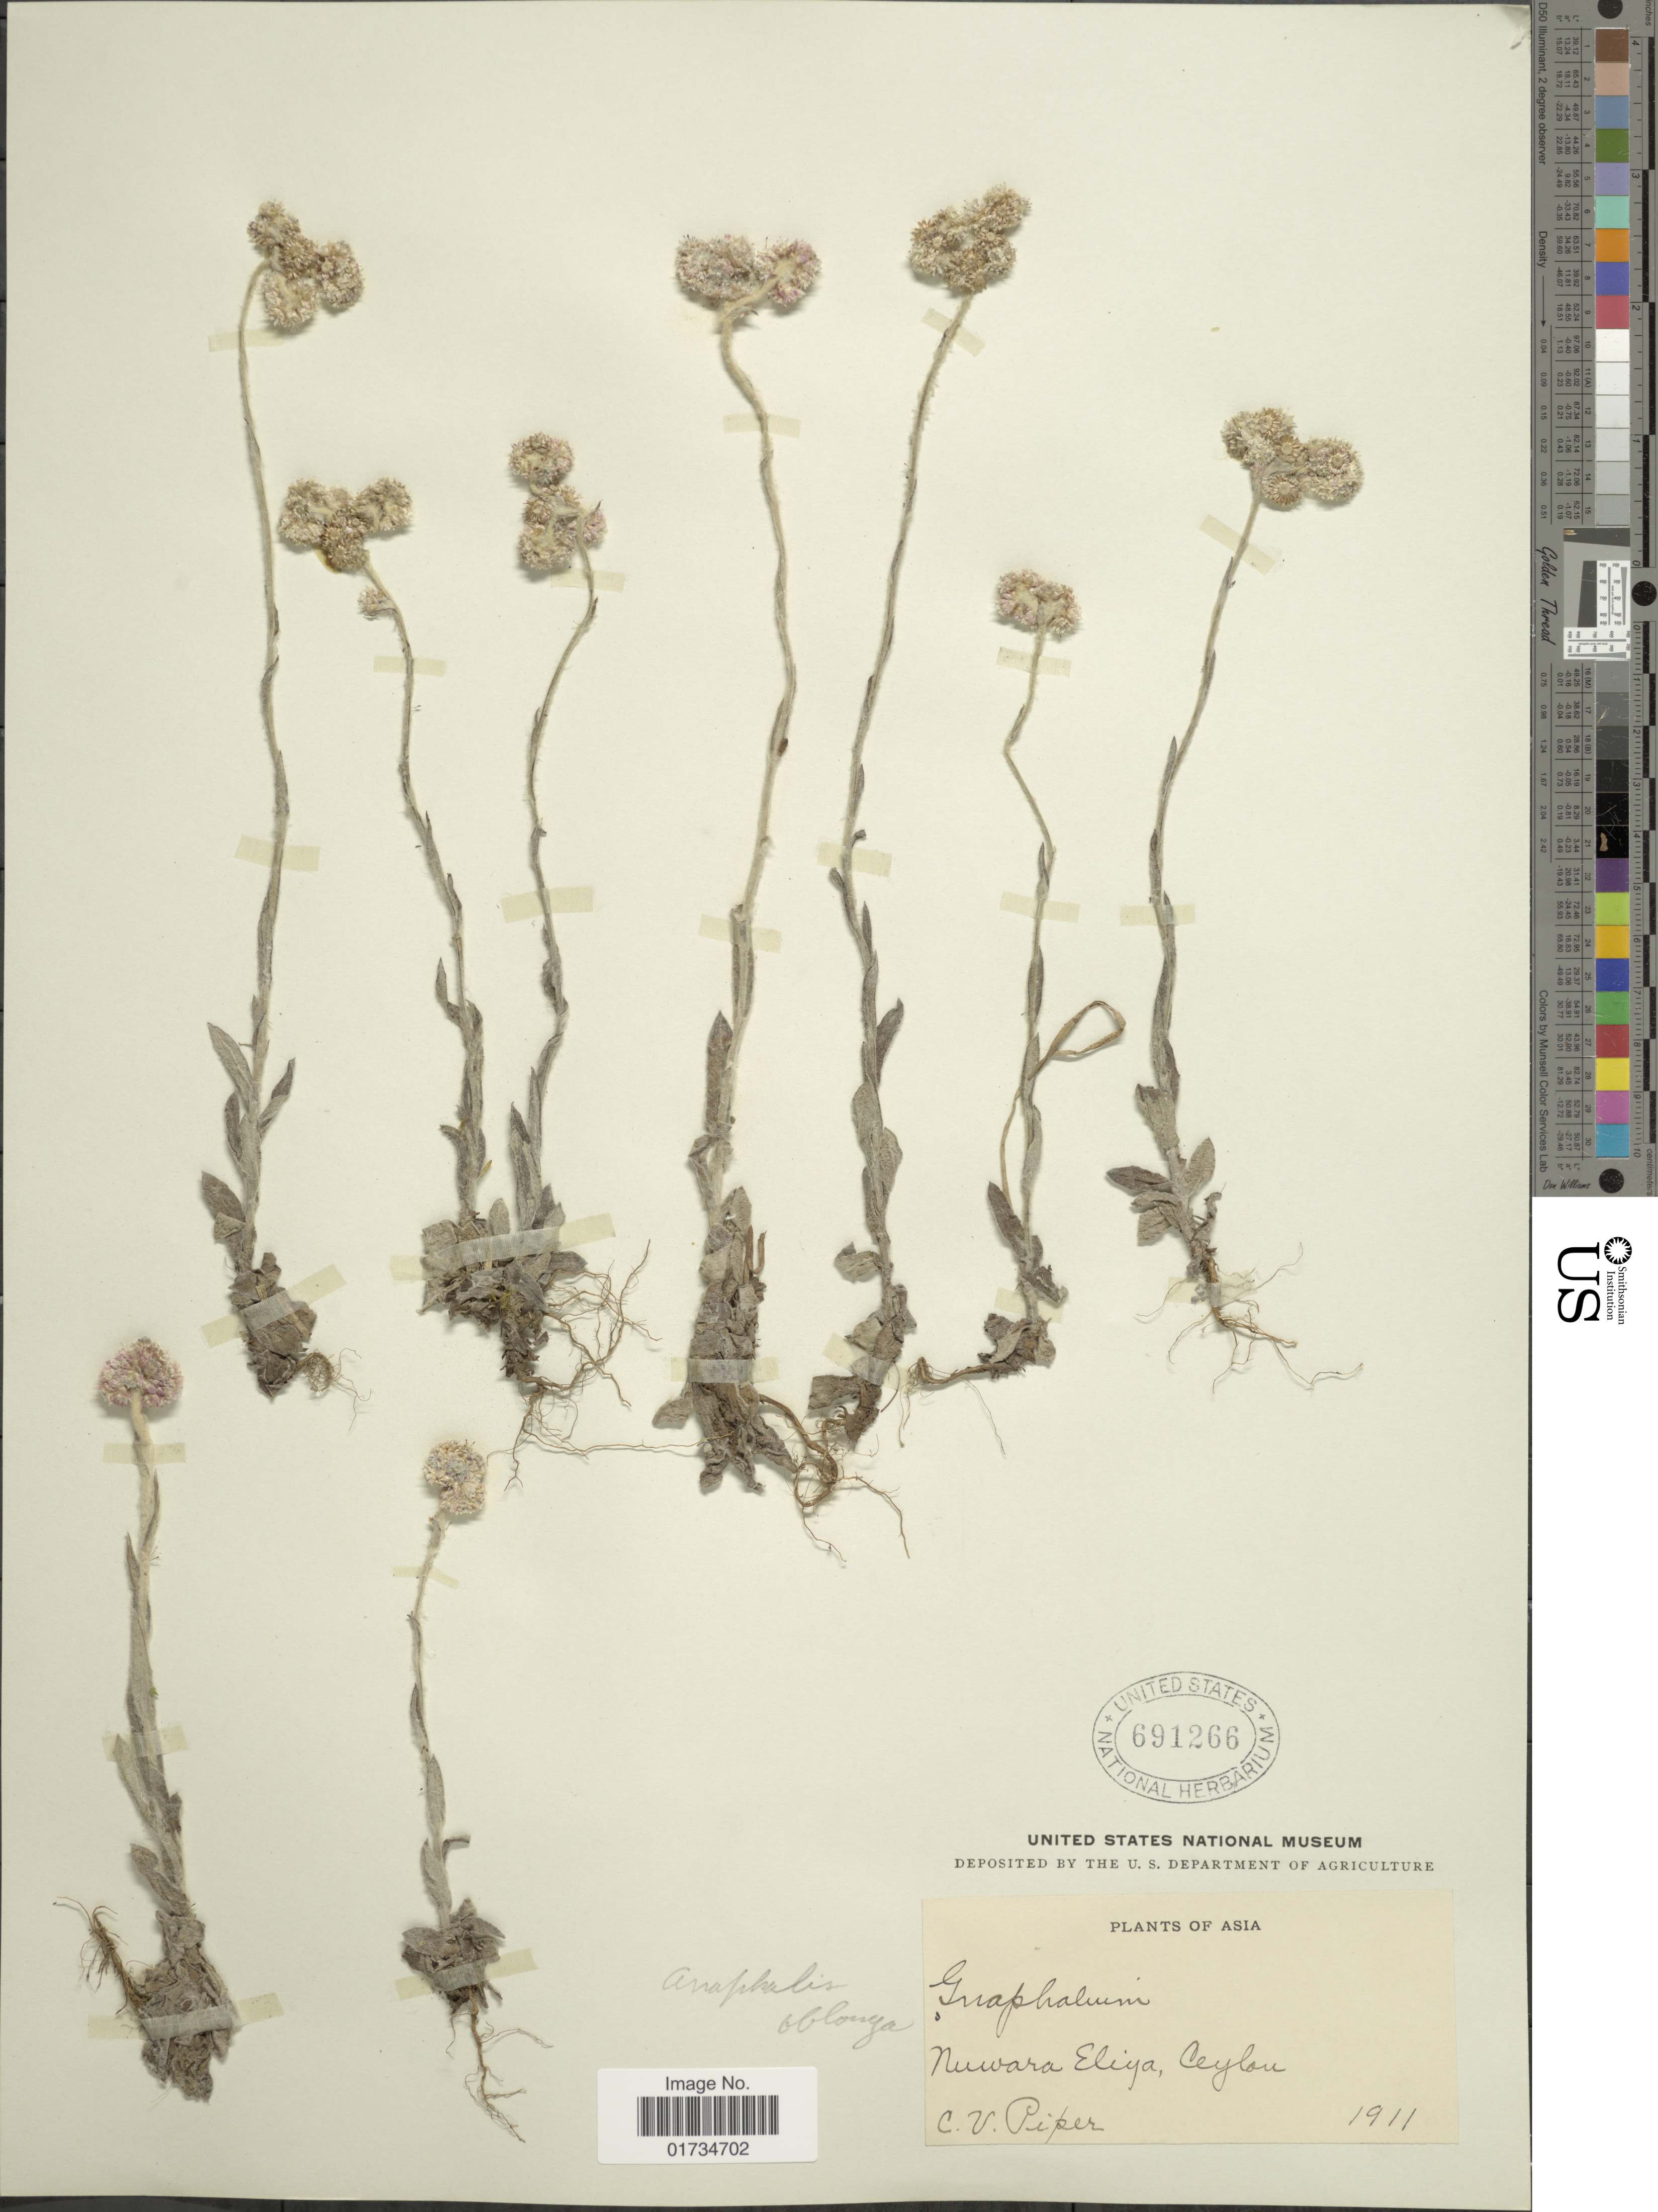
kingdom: Plantae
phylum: Tracheophyta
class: Magnoliopsida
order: Asterales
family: Asteraceae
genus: Anaphalis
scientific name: Anaphalis oblonga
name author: DC.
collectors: C. V. Piper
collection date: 1911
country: Sri Lanka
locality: Asia. Nuwara Eliya, Ceylon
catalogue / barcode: US 691266